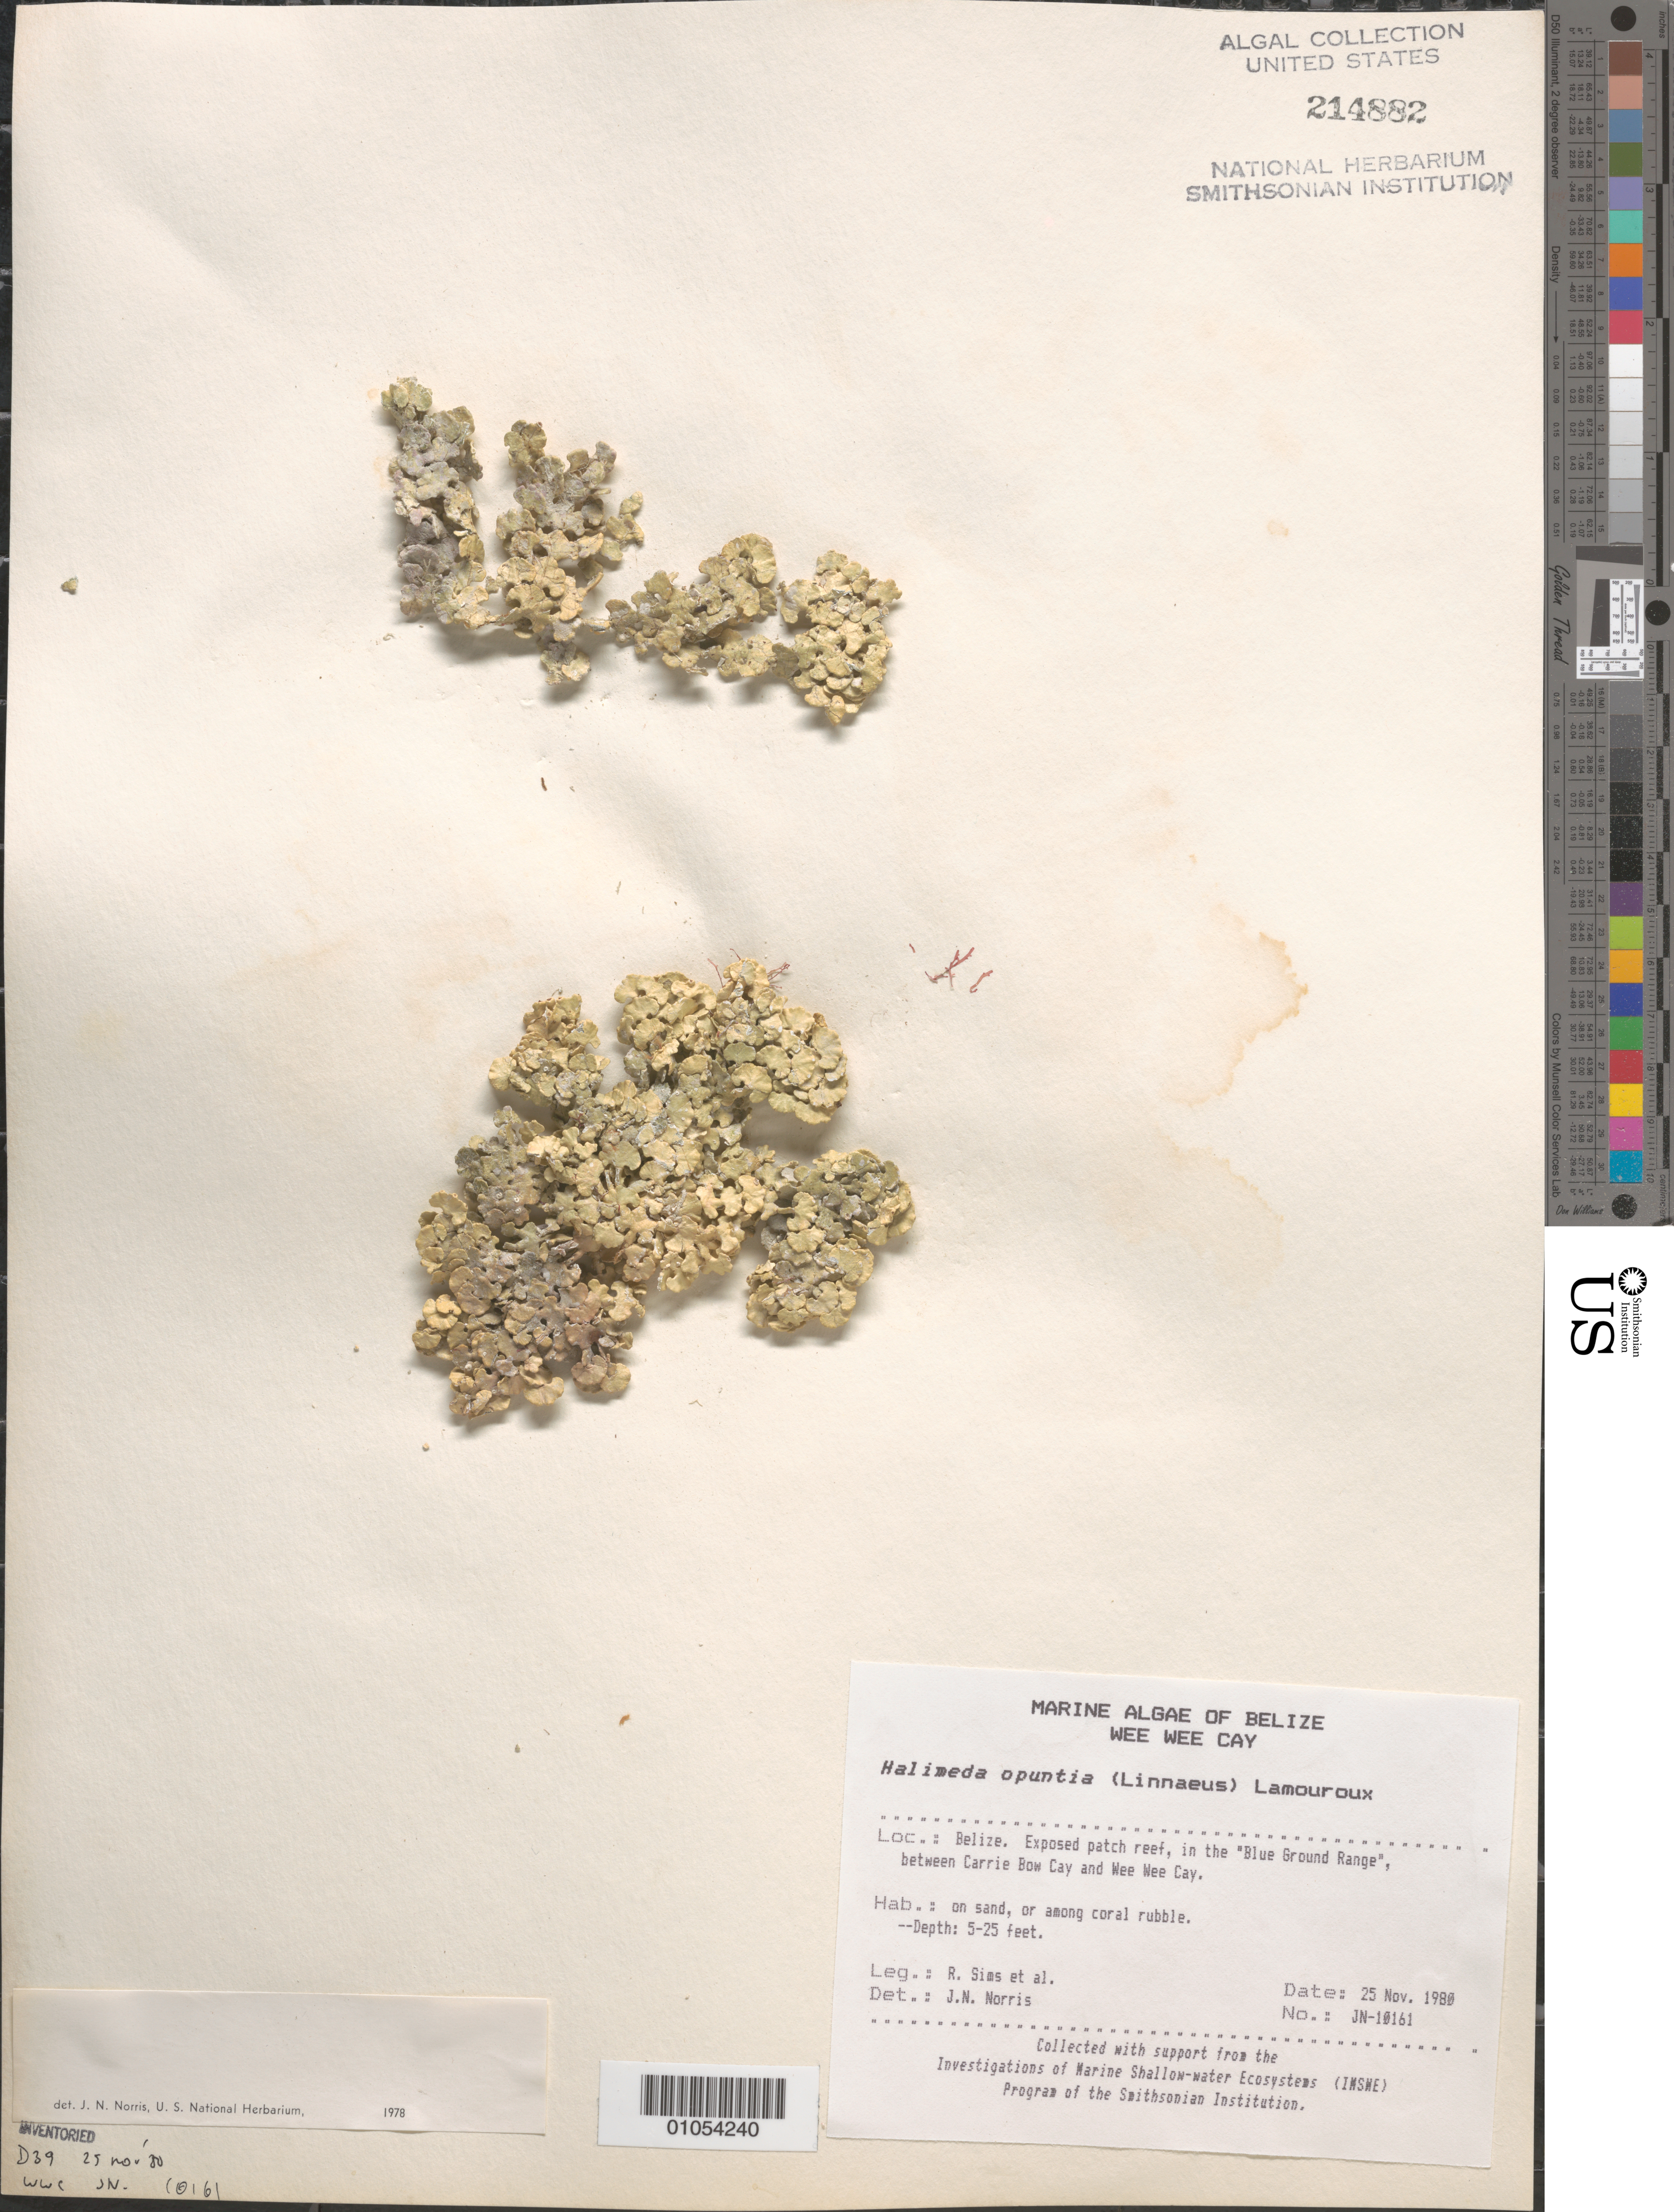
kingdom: Plantae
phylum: Chlorophyta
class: Ulvophyceae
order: Bryopsidales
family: Halimedaceae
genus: Halimeda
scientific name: Halimeda opuntia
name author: (L.) J.V.Lamouroux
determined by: Norris, James N.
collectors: R. H. Sims, P. R. Taylor, M. M. Littler & K. E. Bucher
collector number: JN-10161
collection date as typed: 25 Nov 1980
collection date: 1980-11-25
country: Belize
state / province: Stann Creek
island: Wee Wee Cay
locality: Blue Ground Range between Carrie Bow Cay and Wee Wee Cay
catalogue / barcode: US 214882